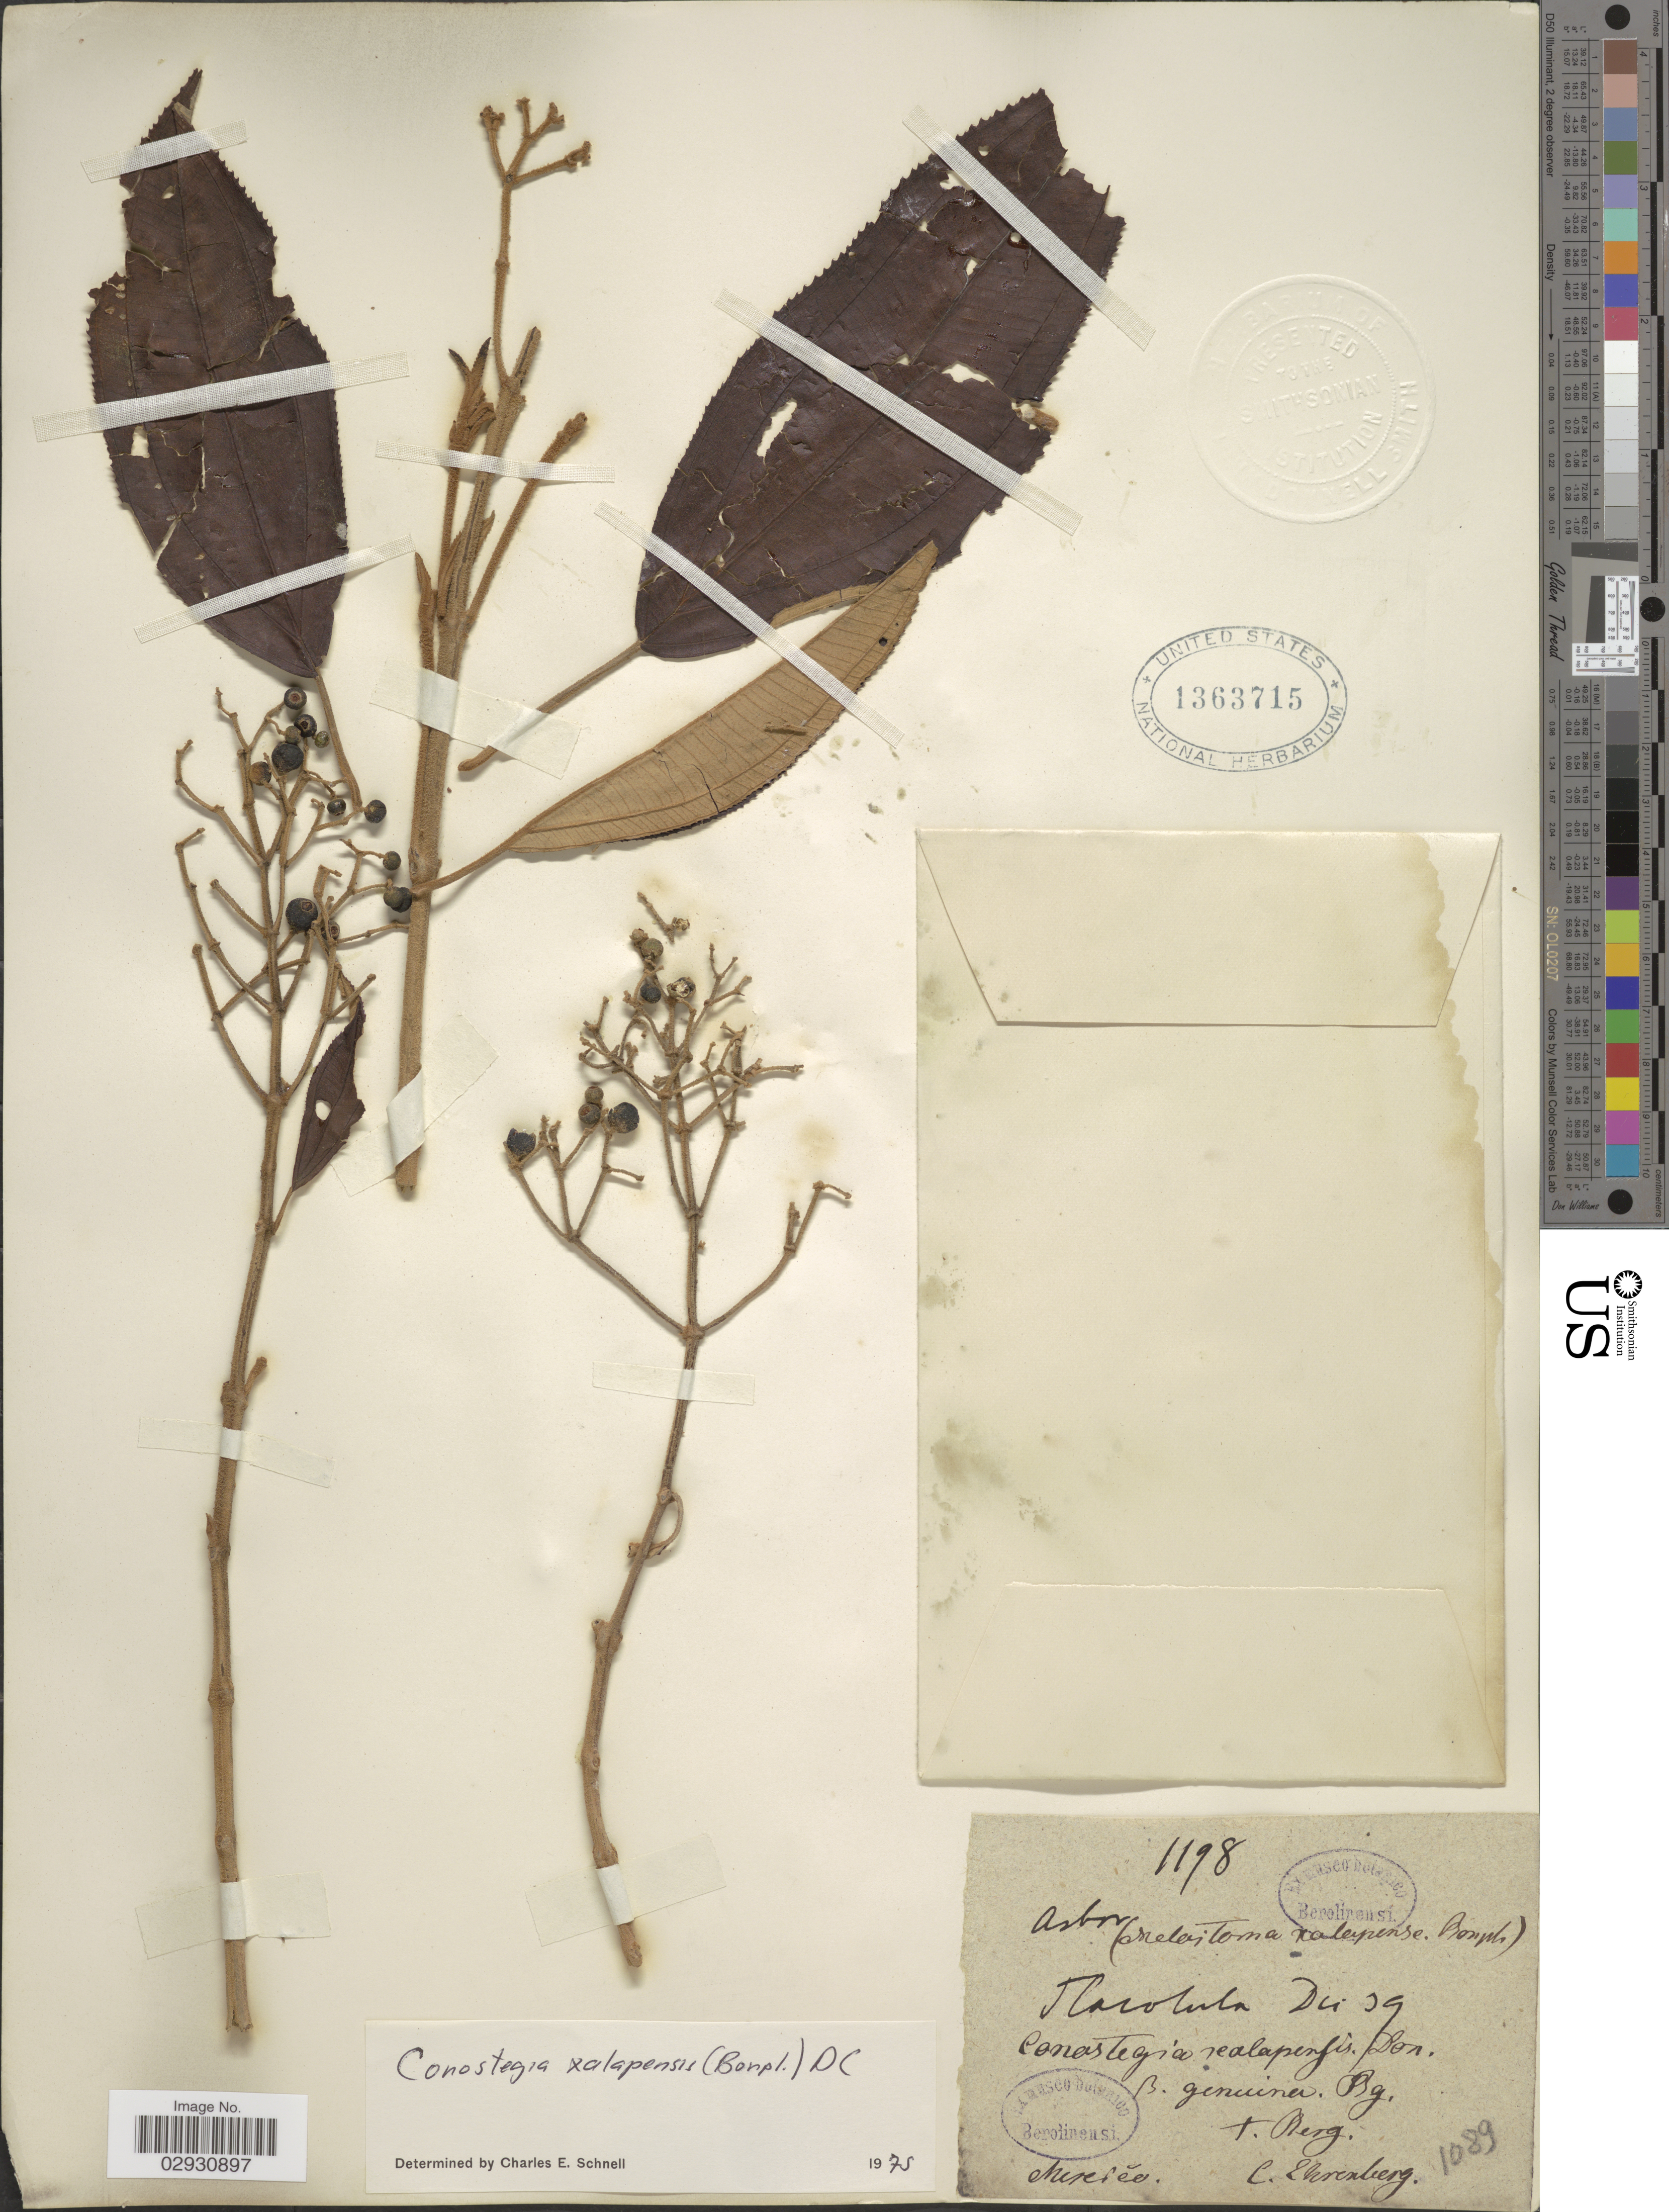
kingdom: Plantae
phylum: Tracheophyta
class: Magnoliopsida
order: Myrtales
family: Melastomataceae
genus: Conostegia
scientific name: Conostegia quadrangularis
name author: Schltdl. ex Steud.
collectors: T. Berg & C. G. Ehrenberg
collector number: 1198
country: Mexico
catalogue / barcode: US 1363715